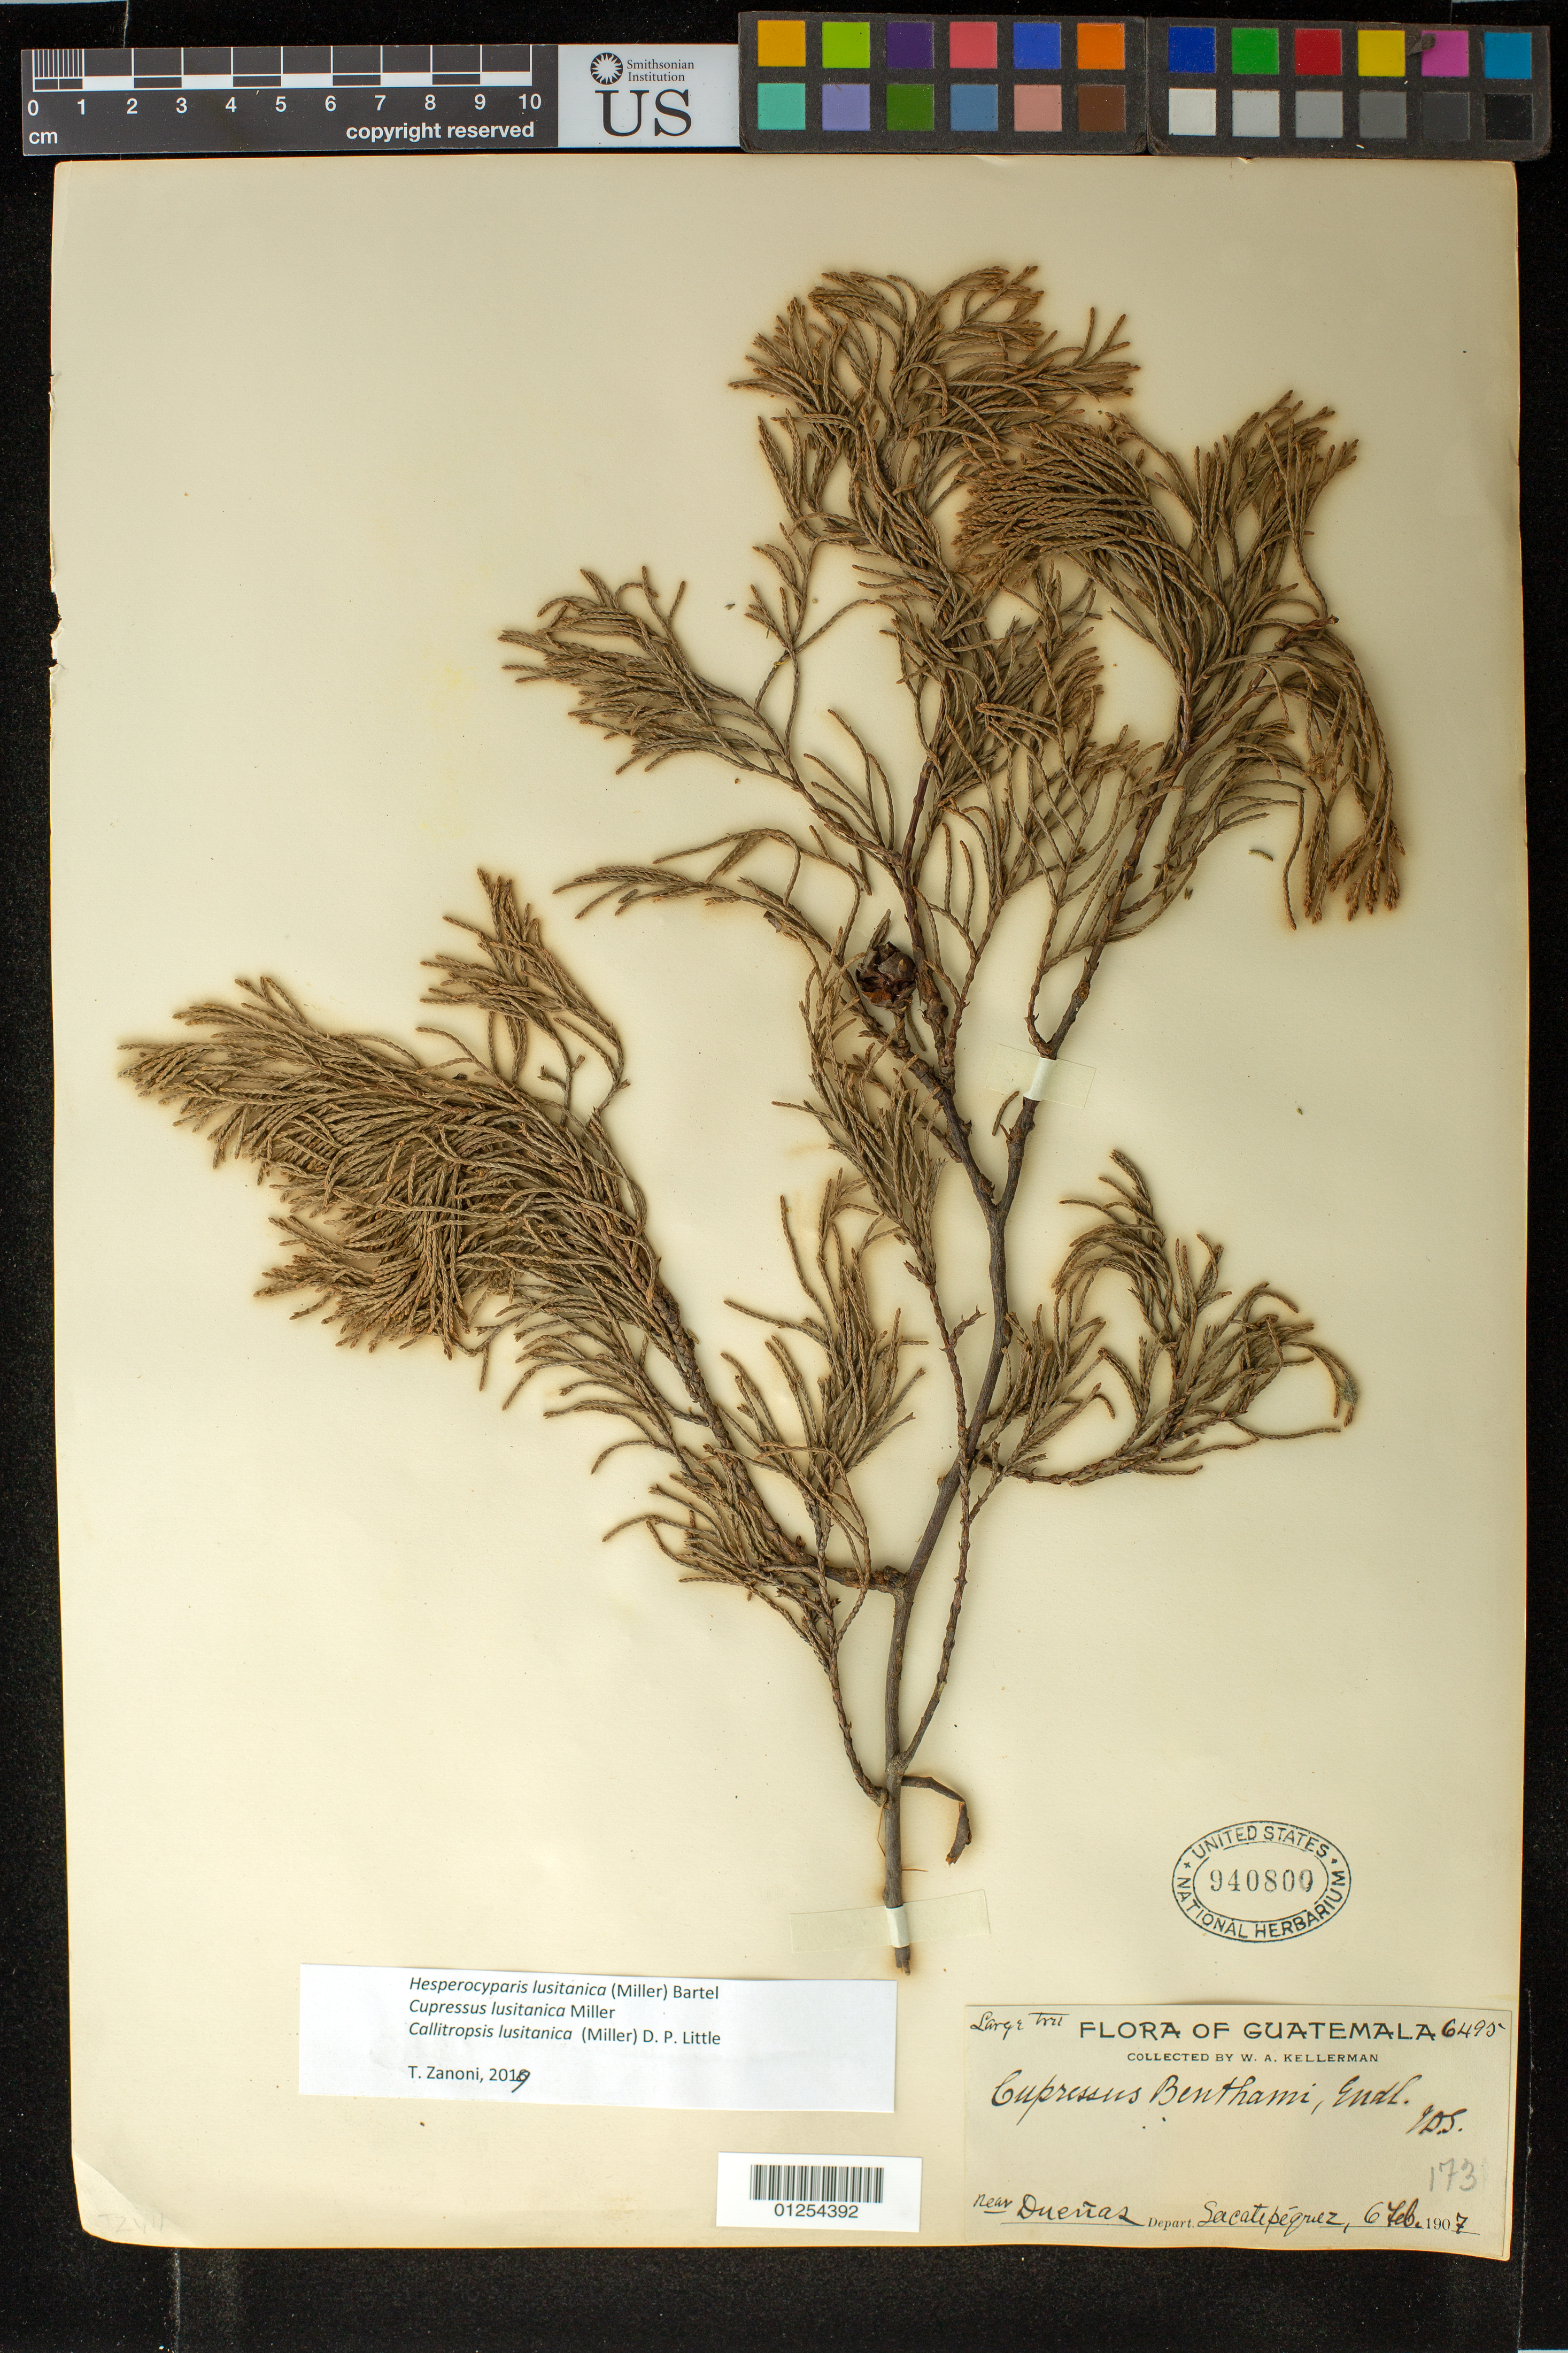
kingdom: Plantae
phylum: Tracheophyta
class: Pinopsida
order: Pinales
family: Cupressaceae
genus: Hesperocyparis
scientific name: Hesperocyparis lusitanica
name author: (Miller) Bartel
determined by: Zanoni, T. A., (NY), New York Botanical Garden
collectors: W. Kellerman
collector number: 6495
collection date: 1907-02-06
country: Guatemala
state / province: Sacatepéquez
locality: Dueñas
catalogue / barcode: US 940800